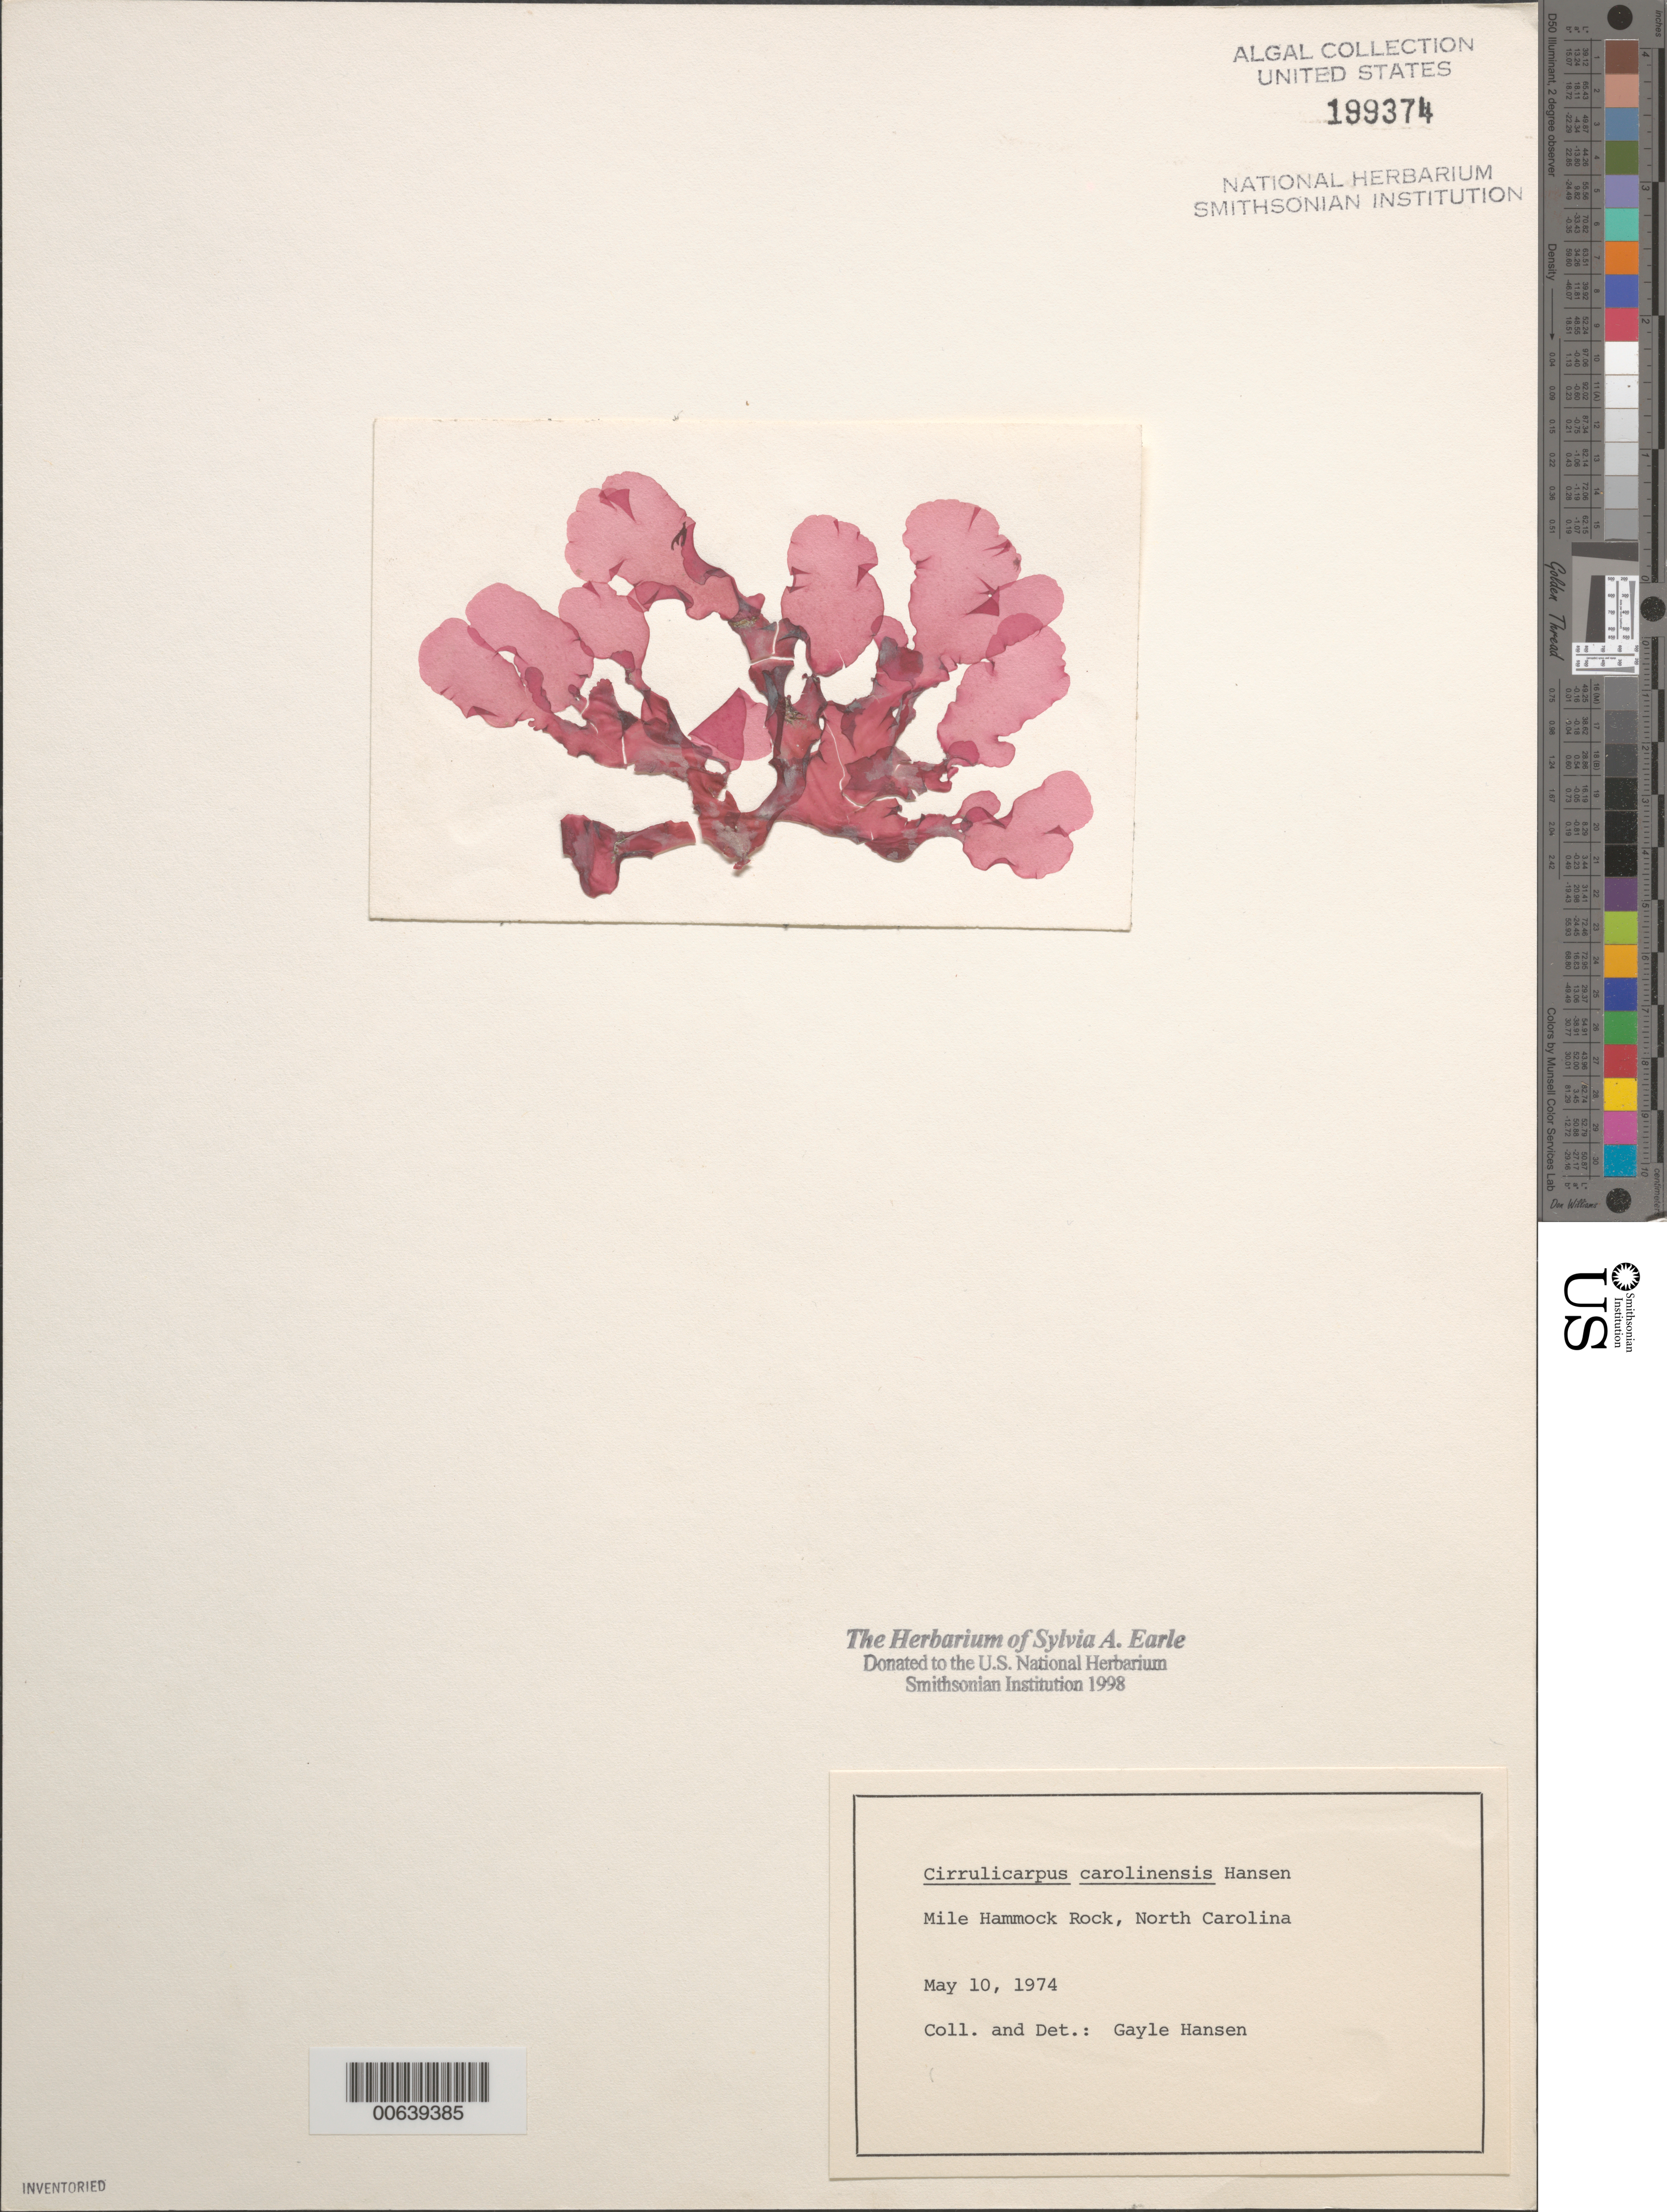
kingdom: Plantae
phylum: Rhodophyta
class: Florideophyceae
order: Gigartinales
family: Kallymeniaceae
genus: Cirrulicarpus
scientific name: Cirrulicarpus carolinensis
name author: G.I. Hansen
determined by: Hansen, G. I.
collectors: G. Hansen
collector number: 115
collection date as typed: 10 May 1974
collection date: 1974-05-10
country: United States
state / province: North Carolina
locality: Mile Hammock Rock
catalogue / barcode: US 199374